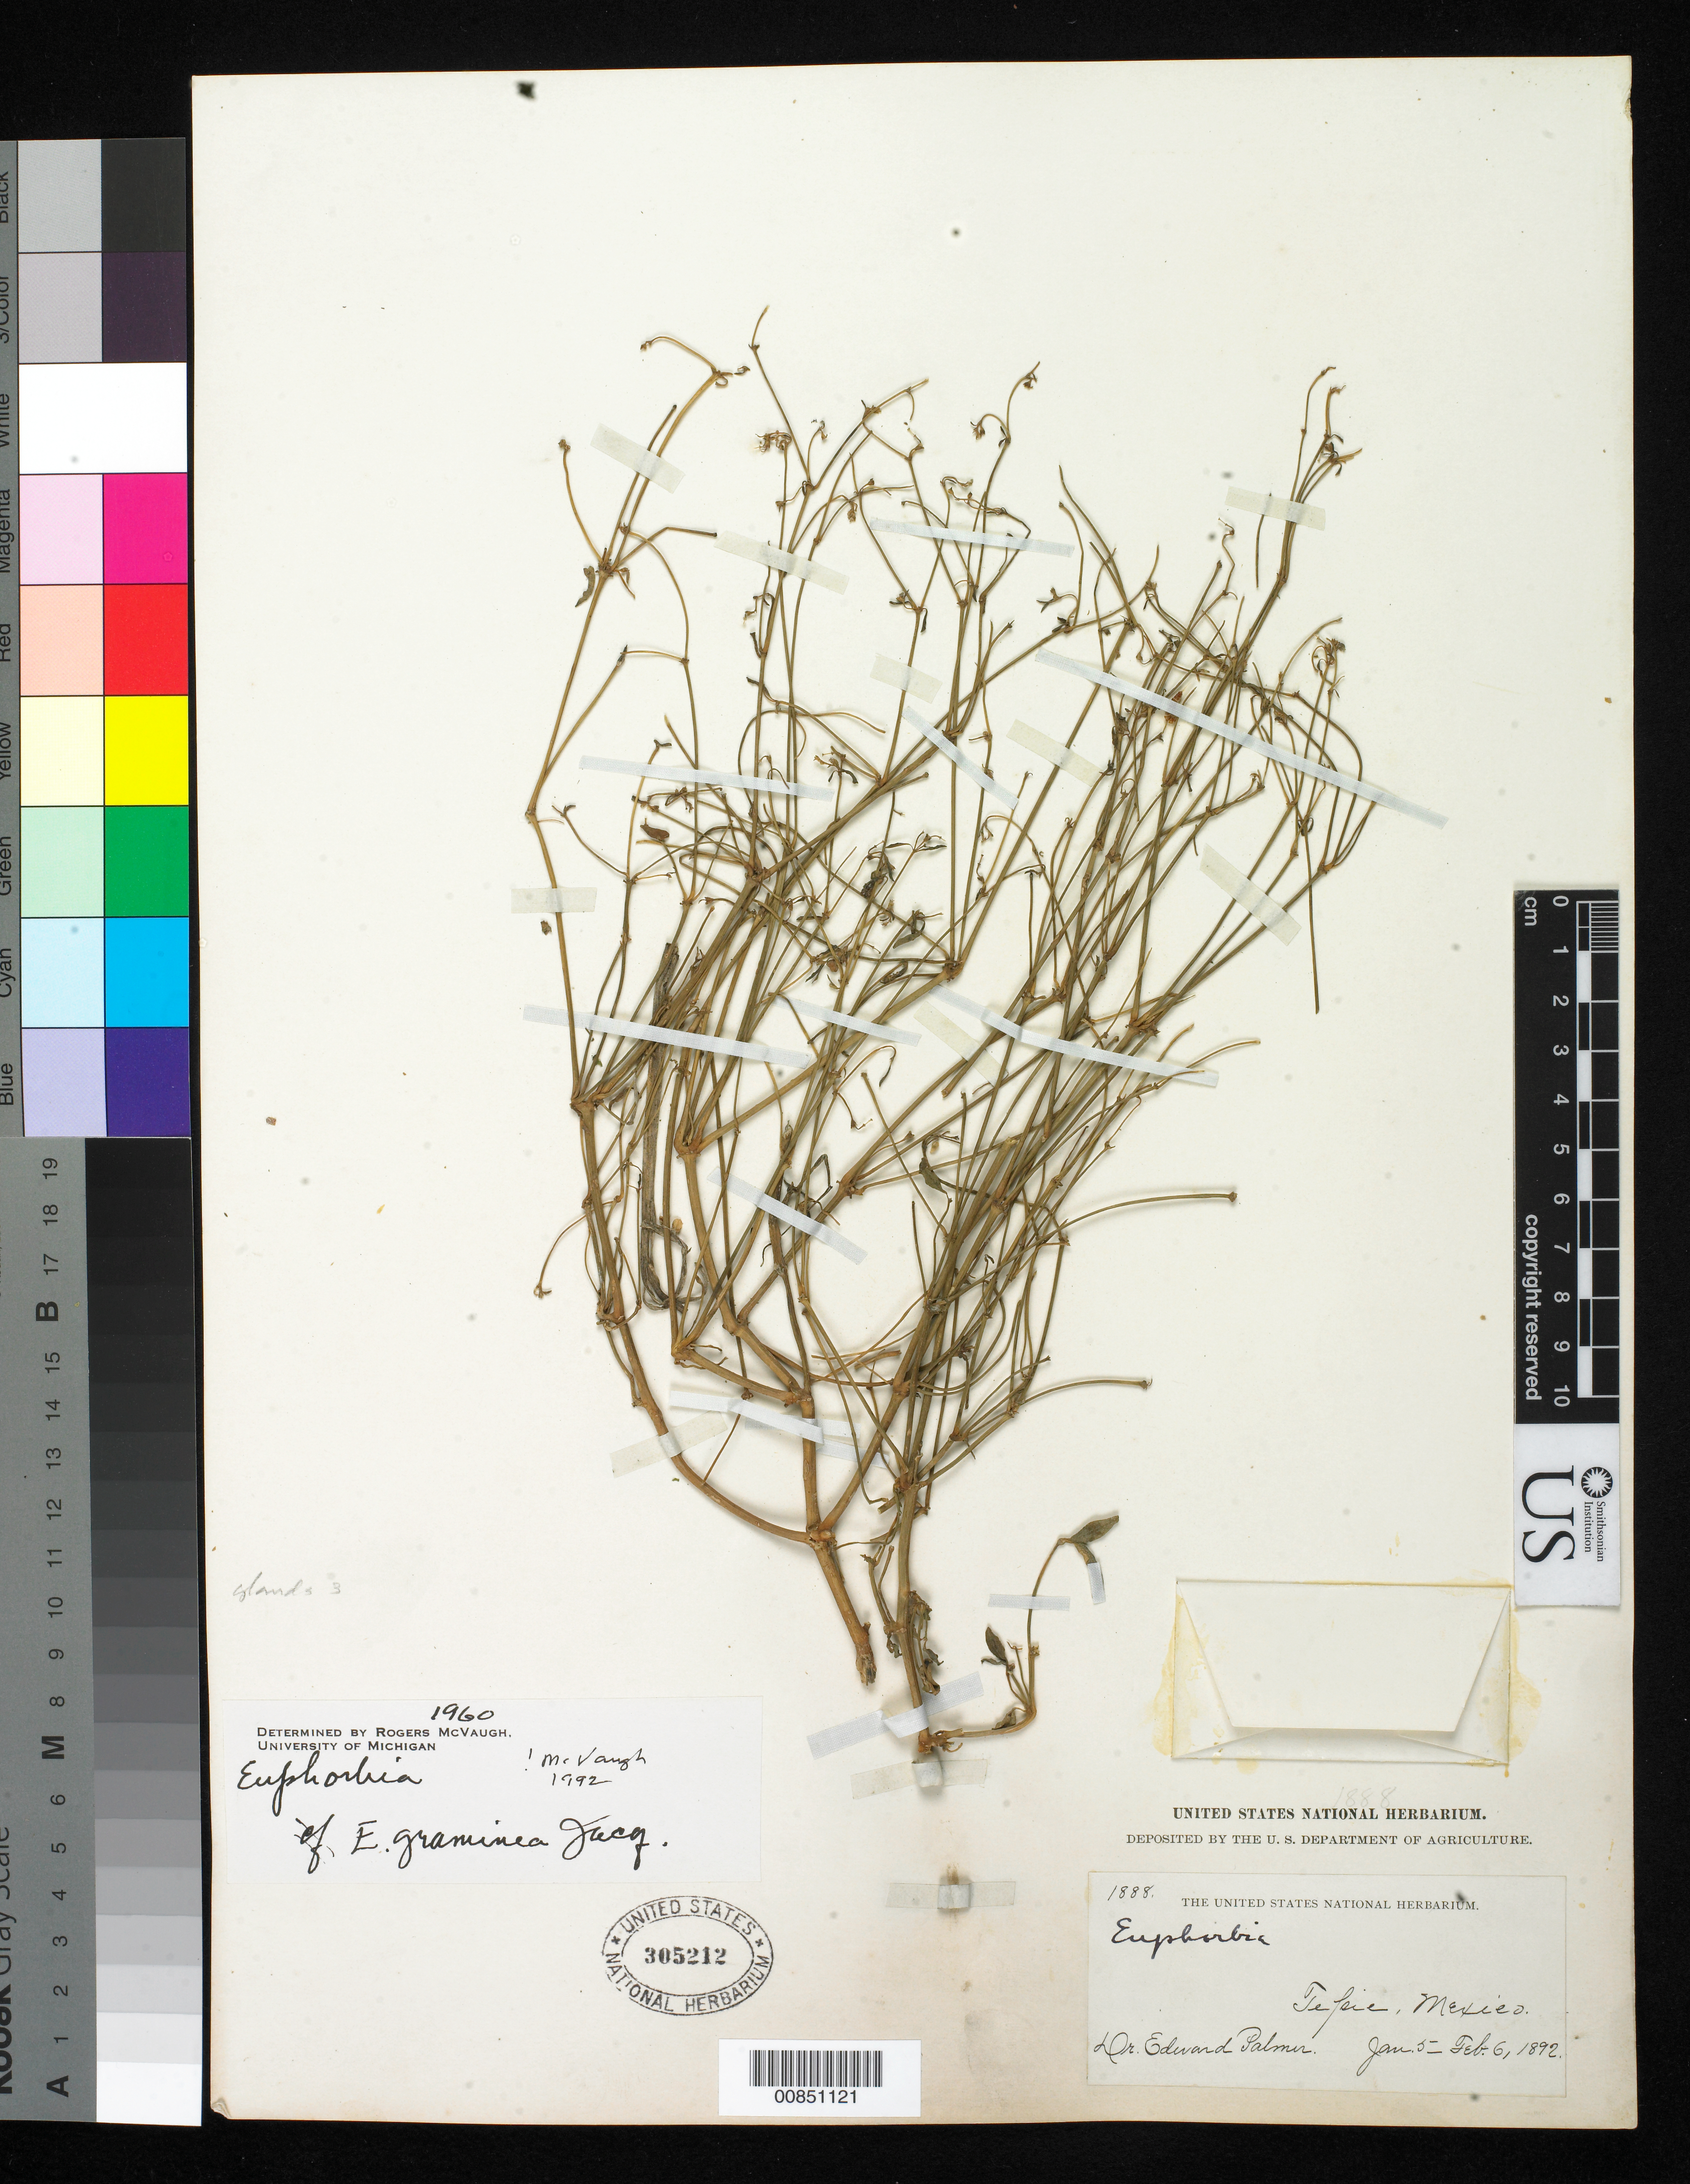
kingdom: Plantae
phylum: Tracheophyta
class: Magnoliopsida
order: Malpighiales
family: Euphorbiaceae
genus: Euphorbia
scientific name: Euphorbia graminea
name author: Jacq.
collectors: E. Palmer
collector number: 1888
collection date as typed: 05 Jan 1892 to 06 Feb 1892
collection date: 1892-01-05/1892-02-06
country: Mexico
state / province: Nayarit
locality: Tepic, Nayarit.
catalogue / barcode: US 305212